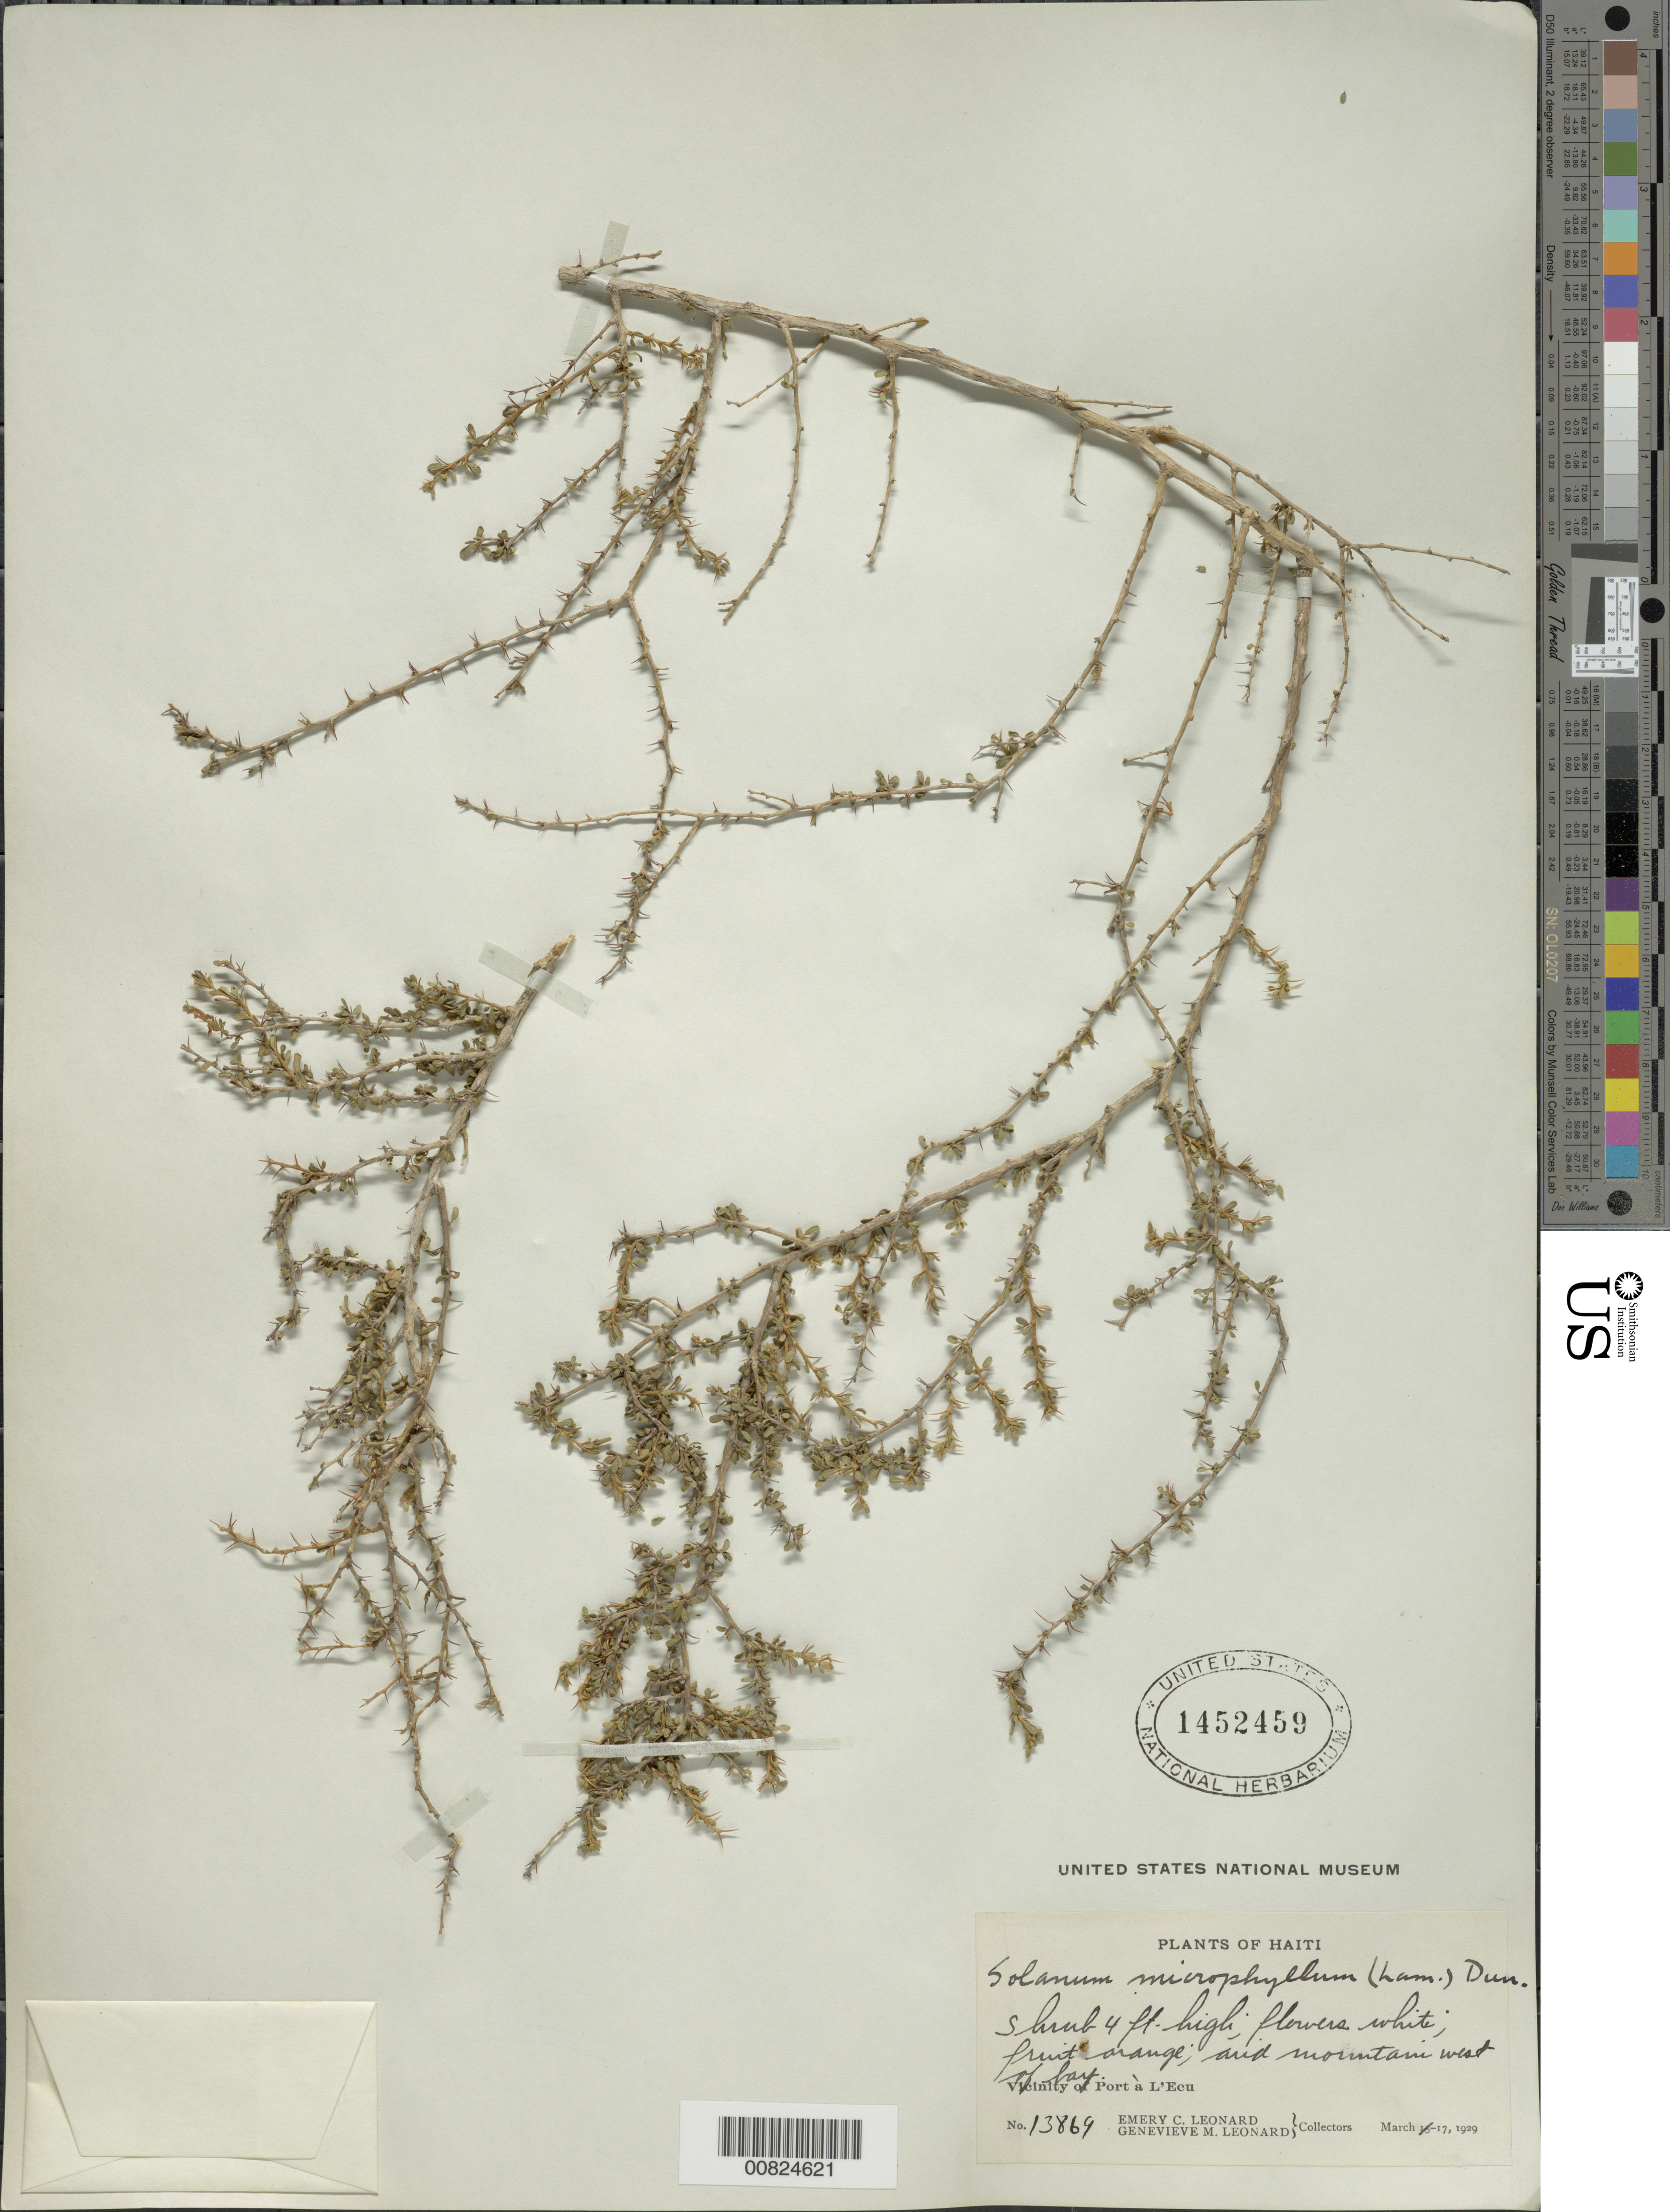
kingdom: Plantae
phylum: Tracheophyta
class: Magnoliopsida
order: Solanales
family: Solanaceae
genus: Solanum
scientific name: Solanum microphyllum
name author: Hawkes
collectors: E. C. Leonard & G. M. Leonard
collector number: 13869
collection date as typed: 17 Mar 1929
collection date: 1929-03-17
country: Haiti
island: Hispaniola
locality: Vicinity of Port à L'Ecu, W of bay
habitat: Arid mountain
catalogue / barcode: US 1452459